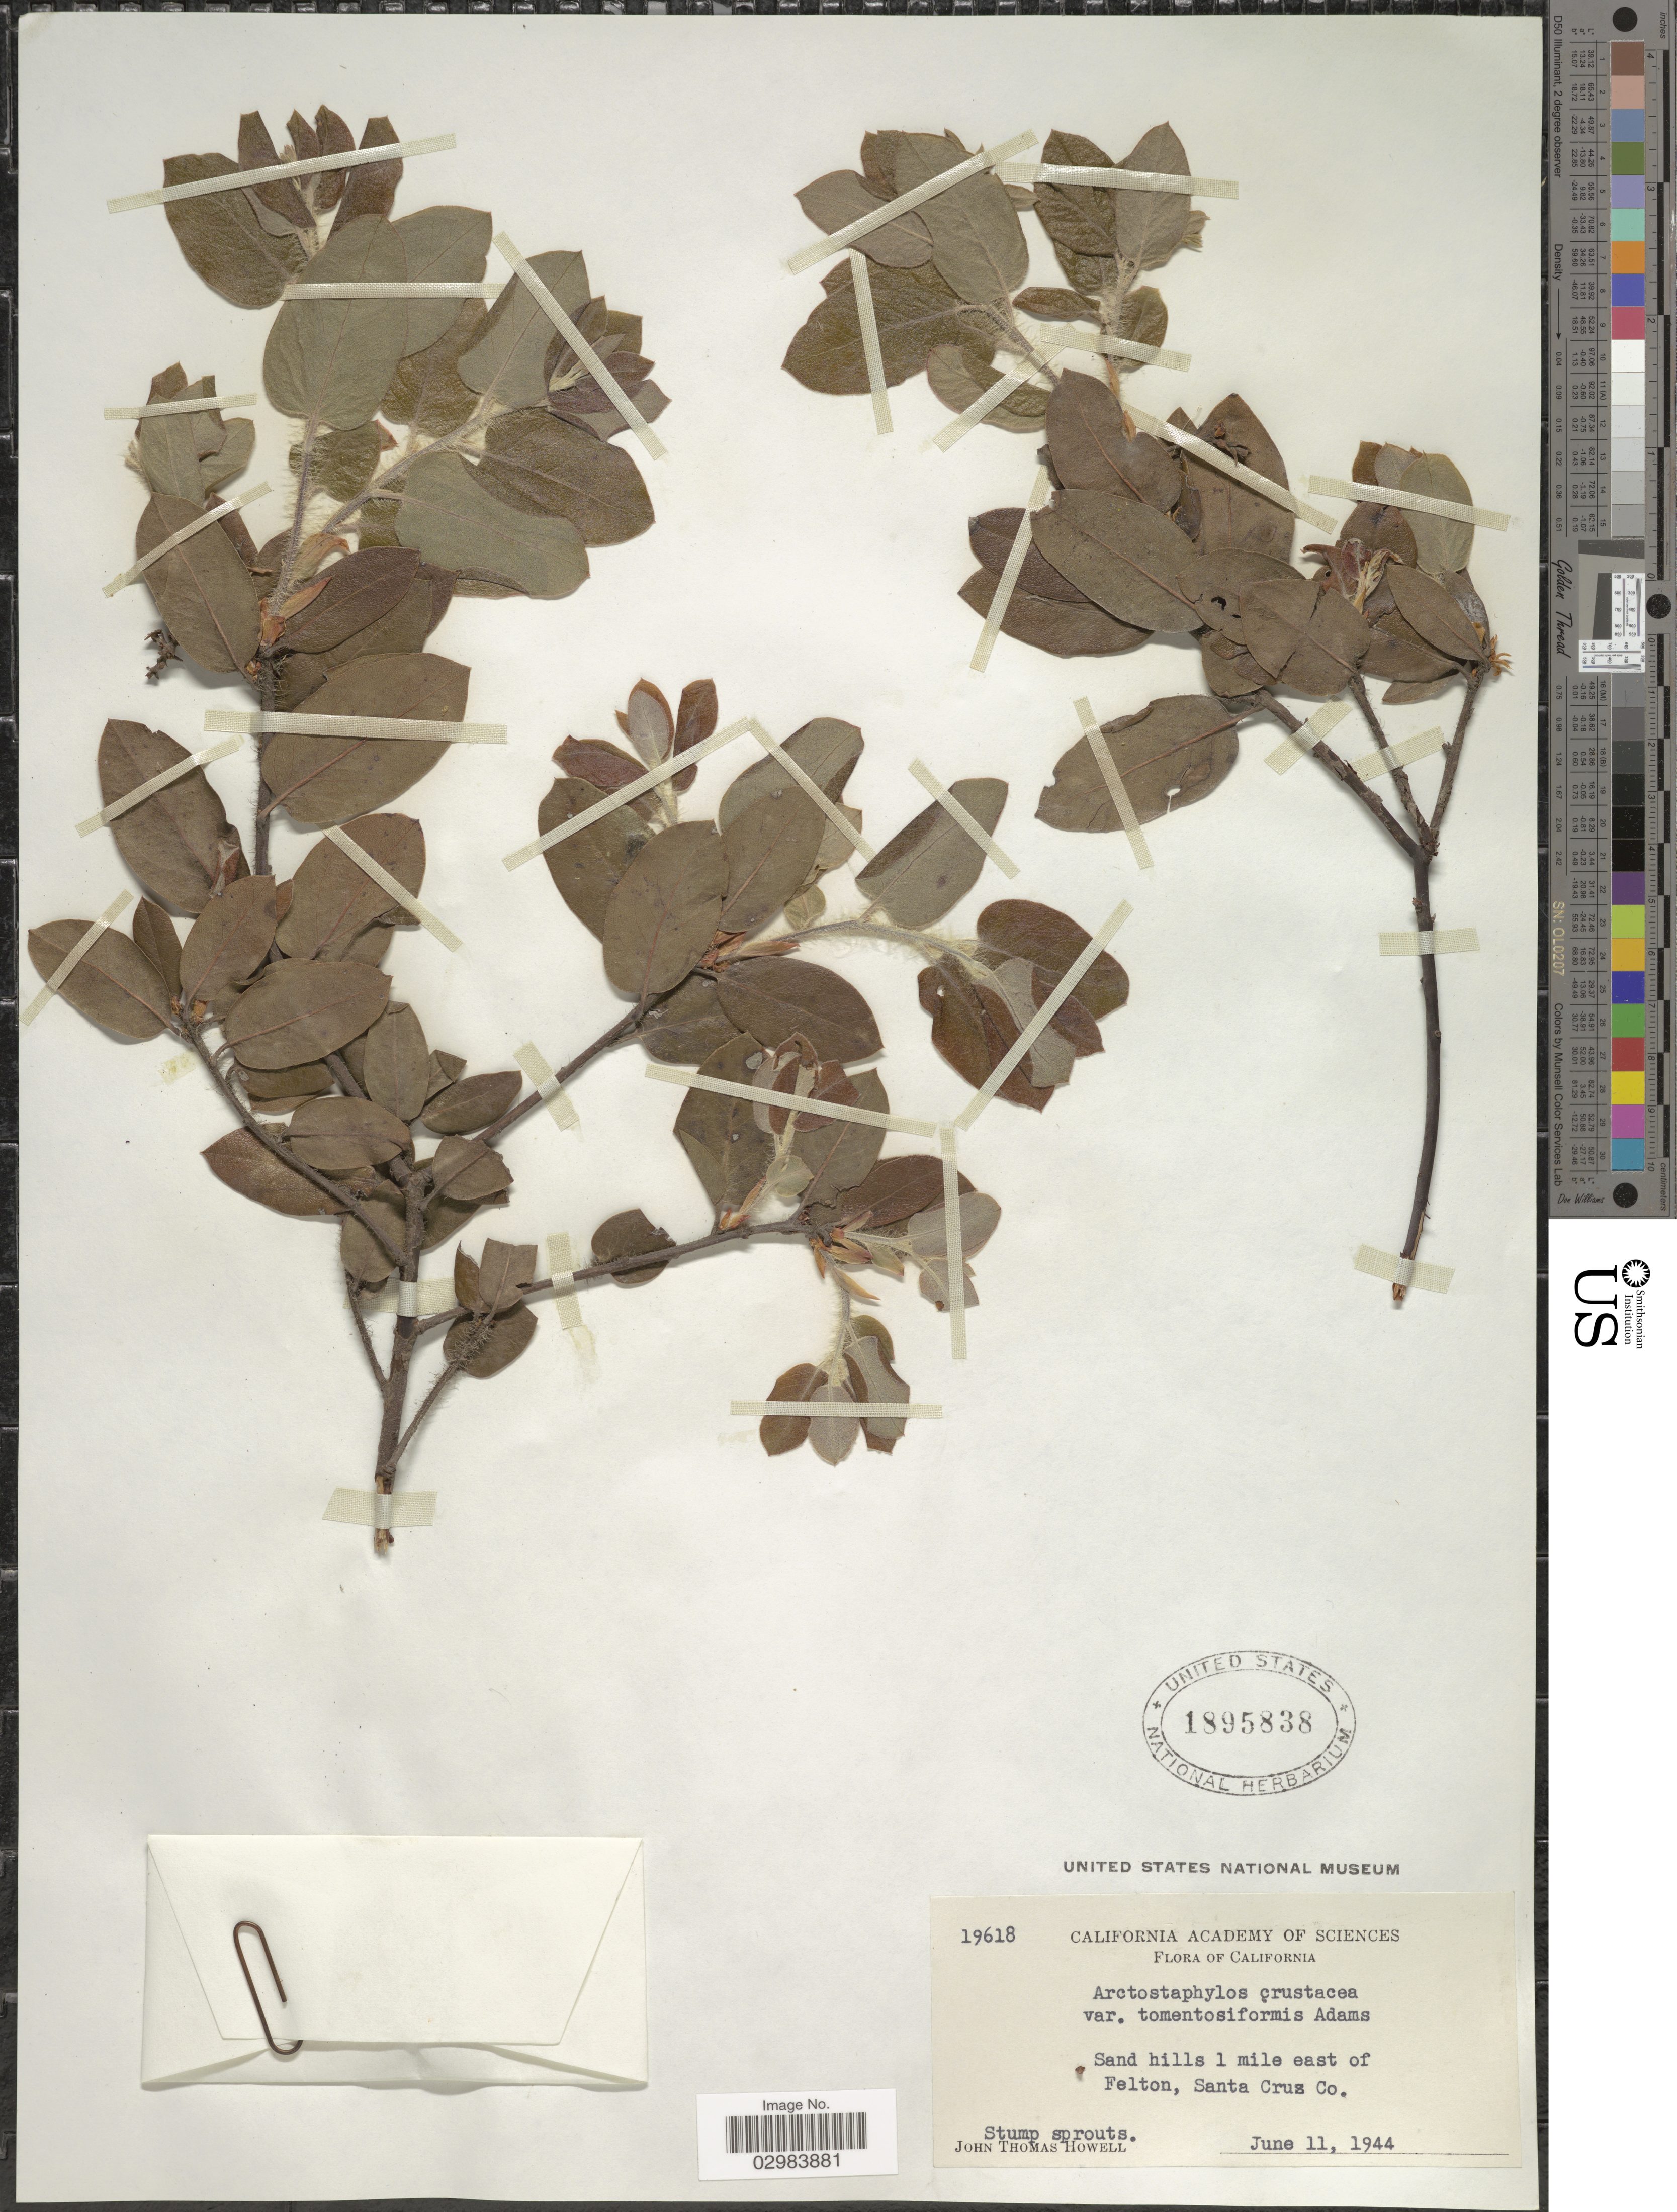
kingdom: Plantae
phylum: Tracheophyta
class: Magnoliopsida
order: Ericales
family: Ericaceae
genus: Arctostaphylos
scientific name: Arctostaphylos crustacea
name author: Eastw.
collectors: J. T. Howell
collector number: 19618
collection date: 1944-06-11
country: United States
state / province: California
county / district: Santa Cruz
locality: Sand hills 1 mile east of Felton, Santa Cruz Co.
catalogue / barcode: US 1895838